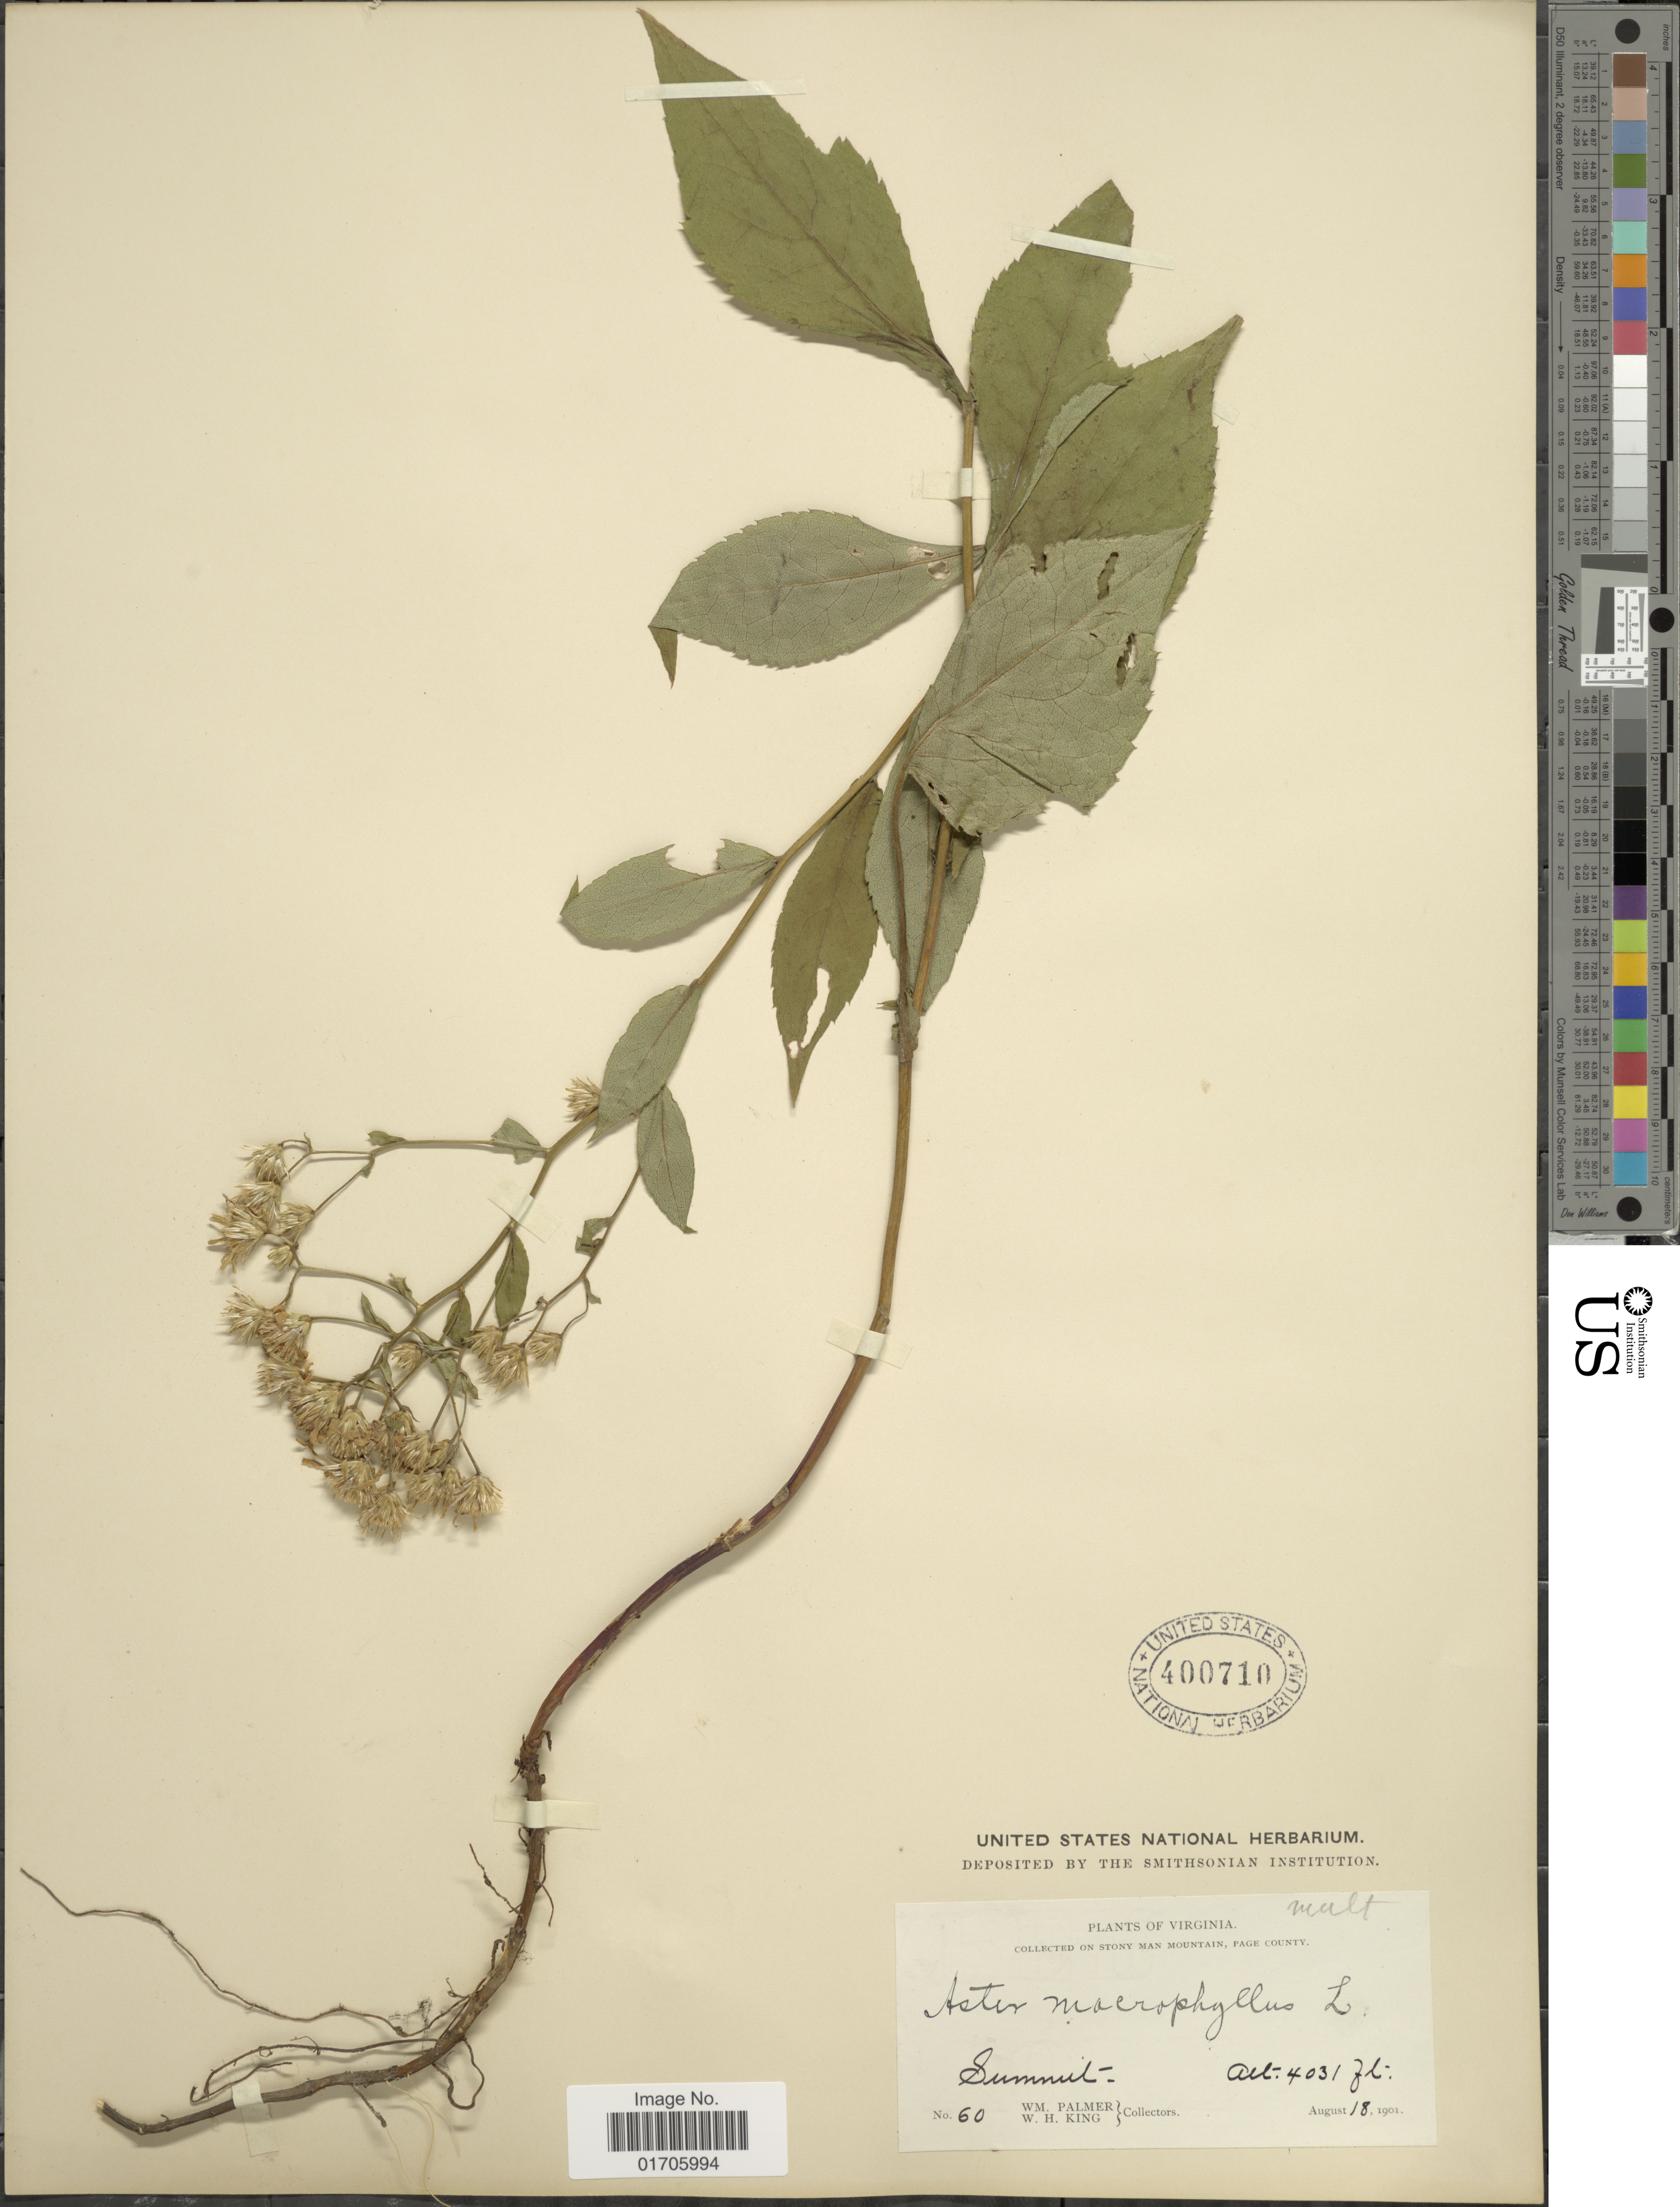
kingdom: Plantae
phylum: Tracheophyta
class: Magnoliopsida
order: Asterales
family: Asteraceae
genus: Eurybia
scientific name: Eurybia sp.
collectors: W. Palmer & W. H. King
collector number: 60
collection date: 1901-08-18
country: United States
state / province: Virginia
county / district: Page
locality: Virginia. On Stony Man Mountain, Page County. Summit.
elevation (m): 1229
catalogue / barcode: US 400710